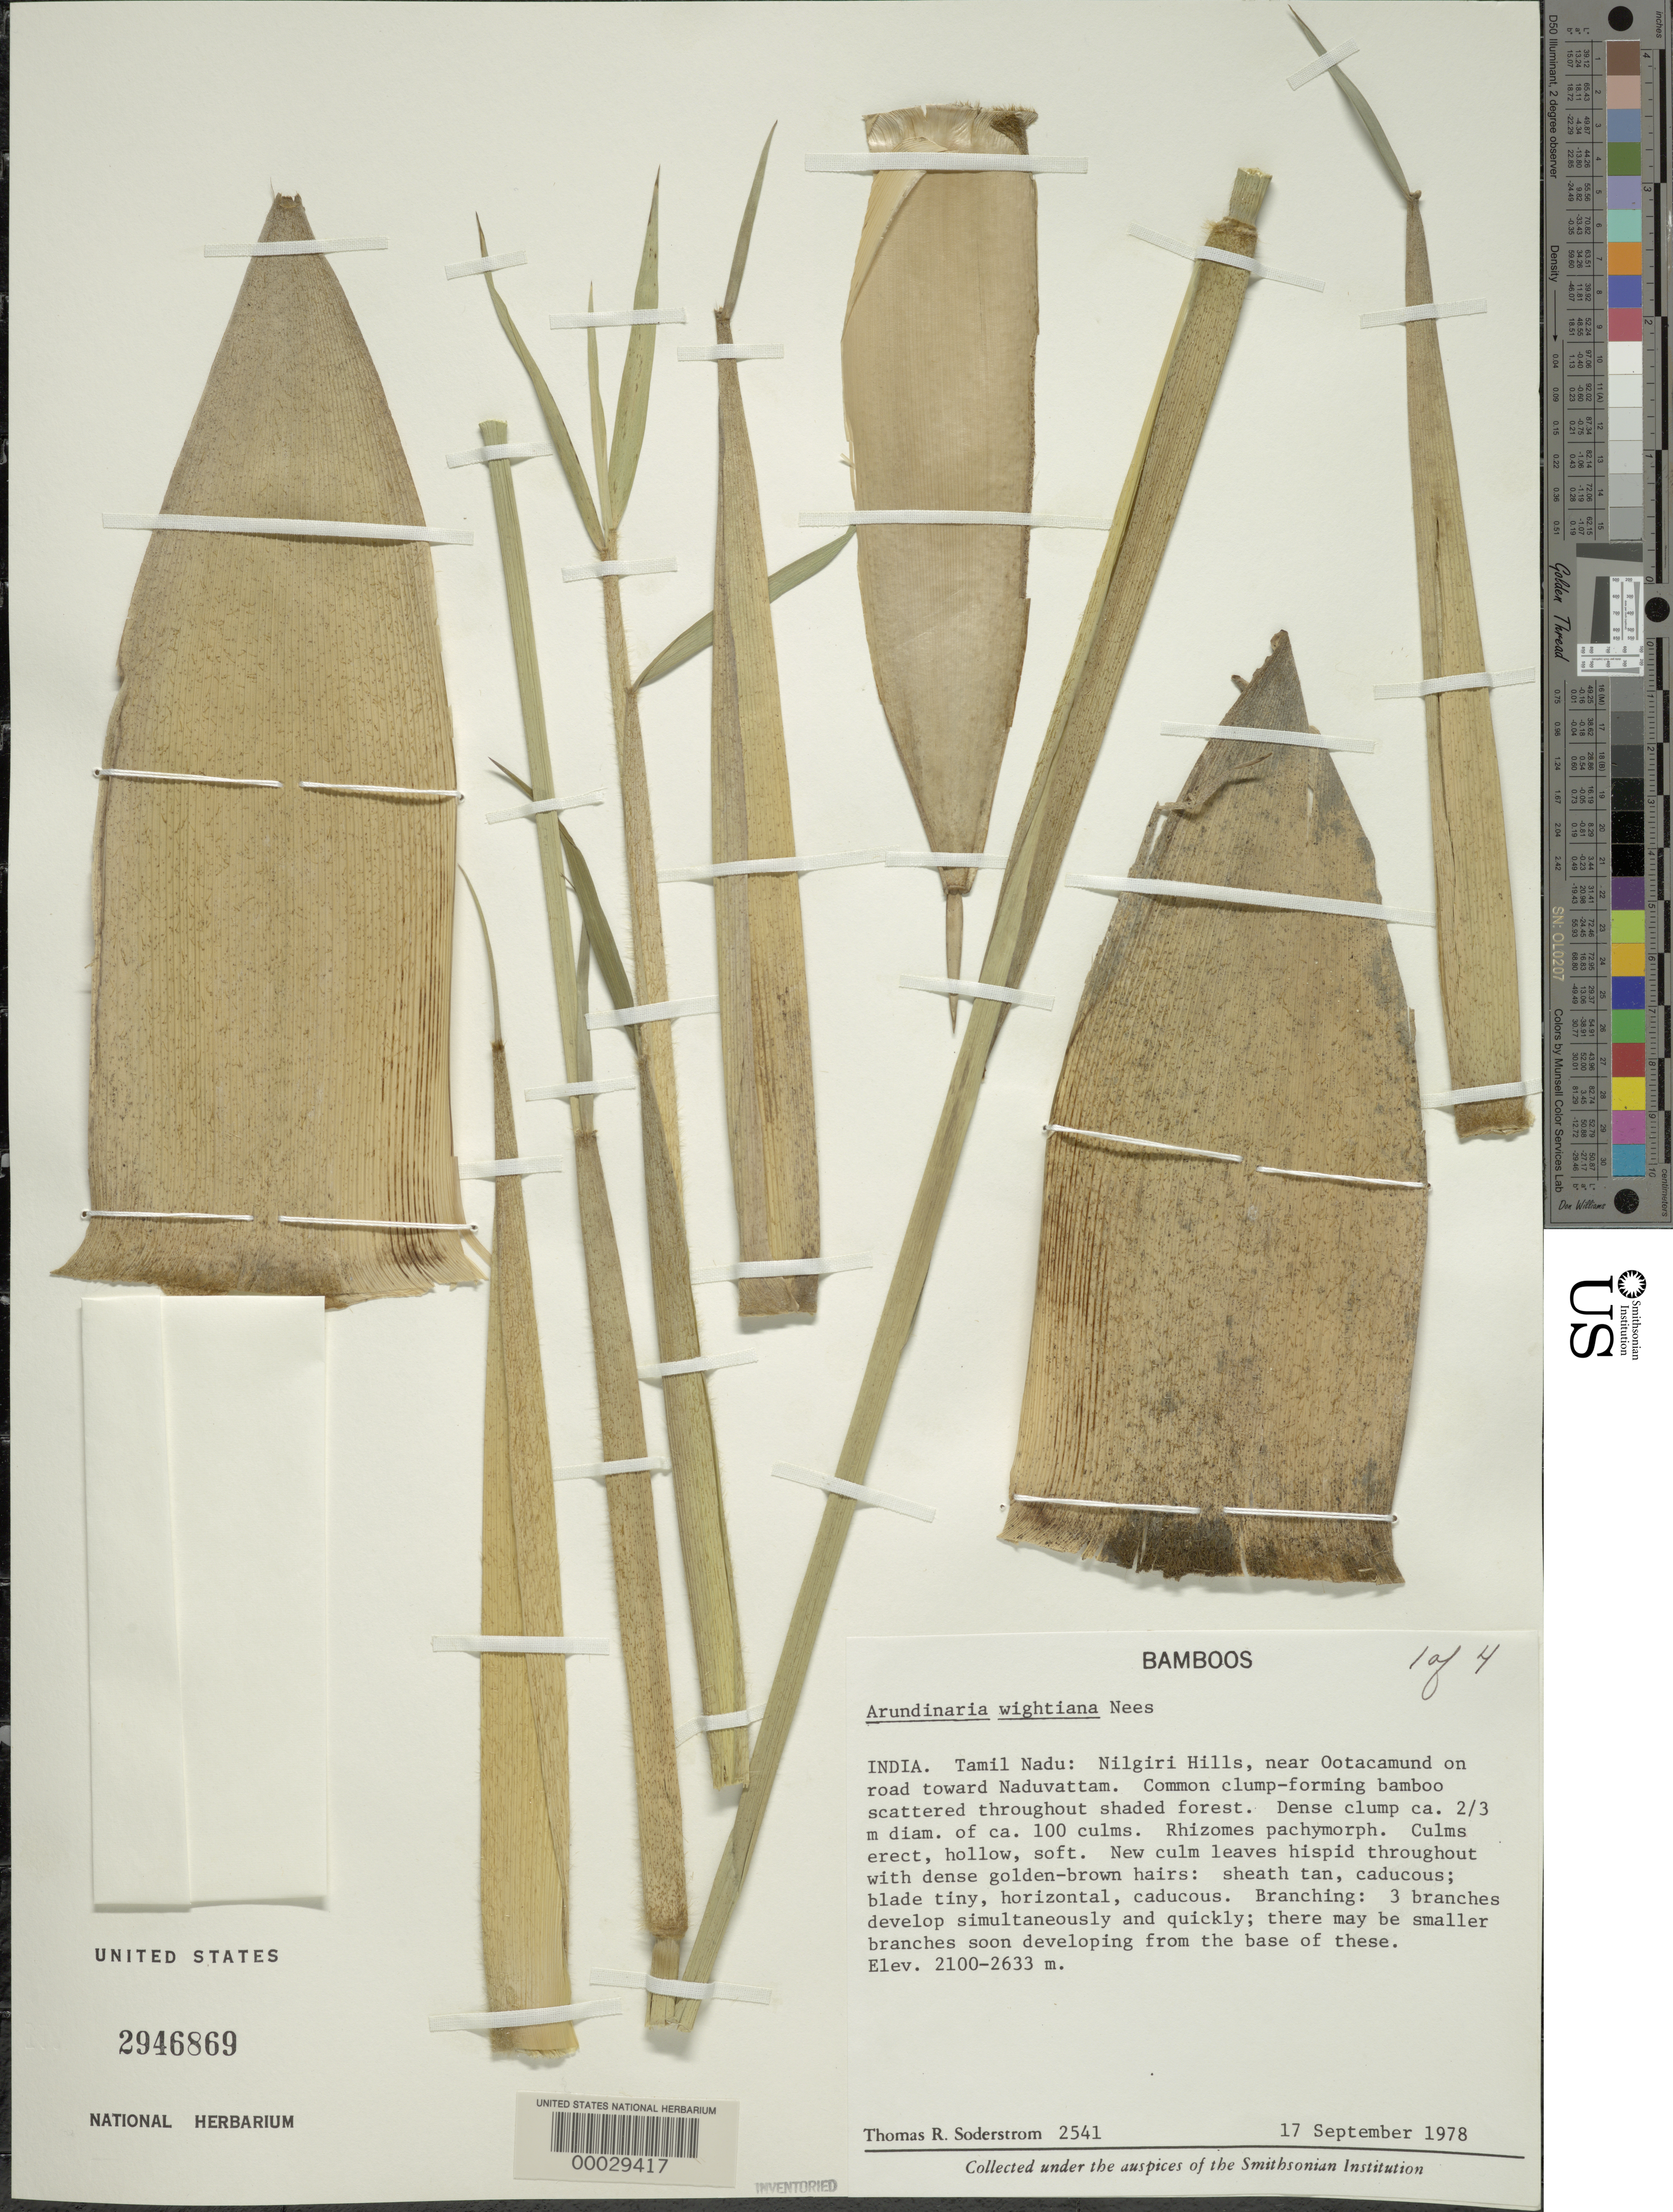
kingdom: Plantae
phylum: Tracheophyta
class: Liliopsida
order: Poales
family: Poaceae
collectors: T. R. Soderstrom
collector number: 2541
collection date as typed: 17 Sep 1978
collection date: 1978-09-17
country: India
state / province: Tamil Nadu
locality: Nilgiri hills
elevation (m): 2100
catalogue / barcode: US 2946869